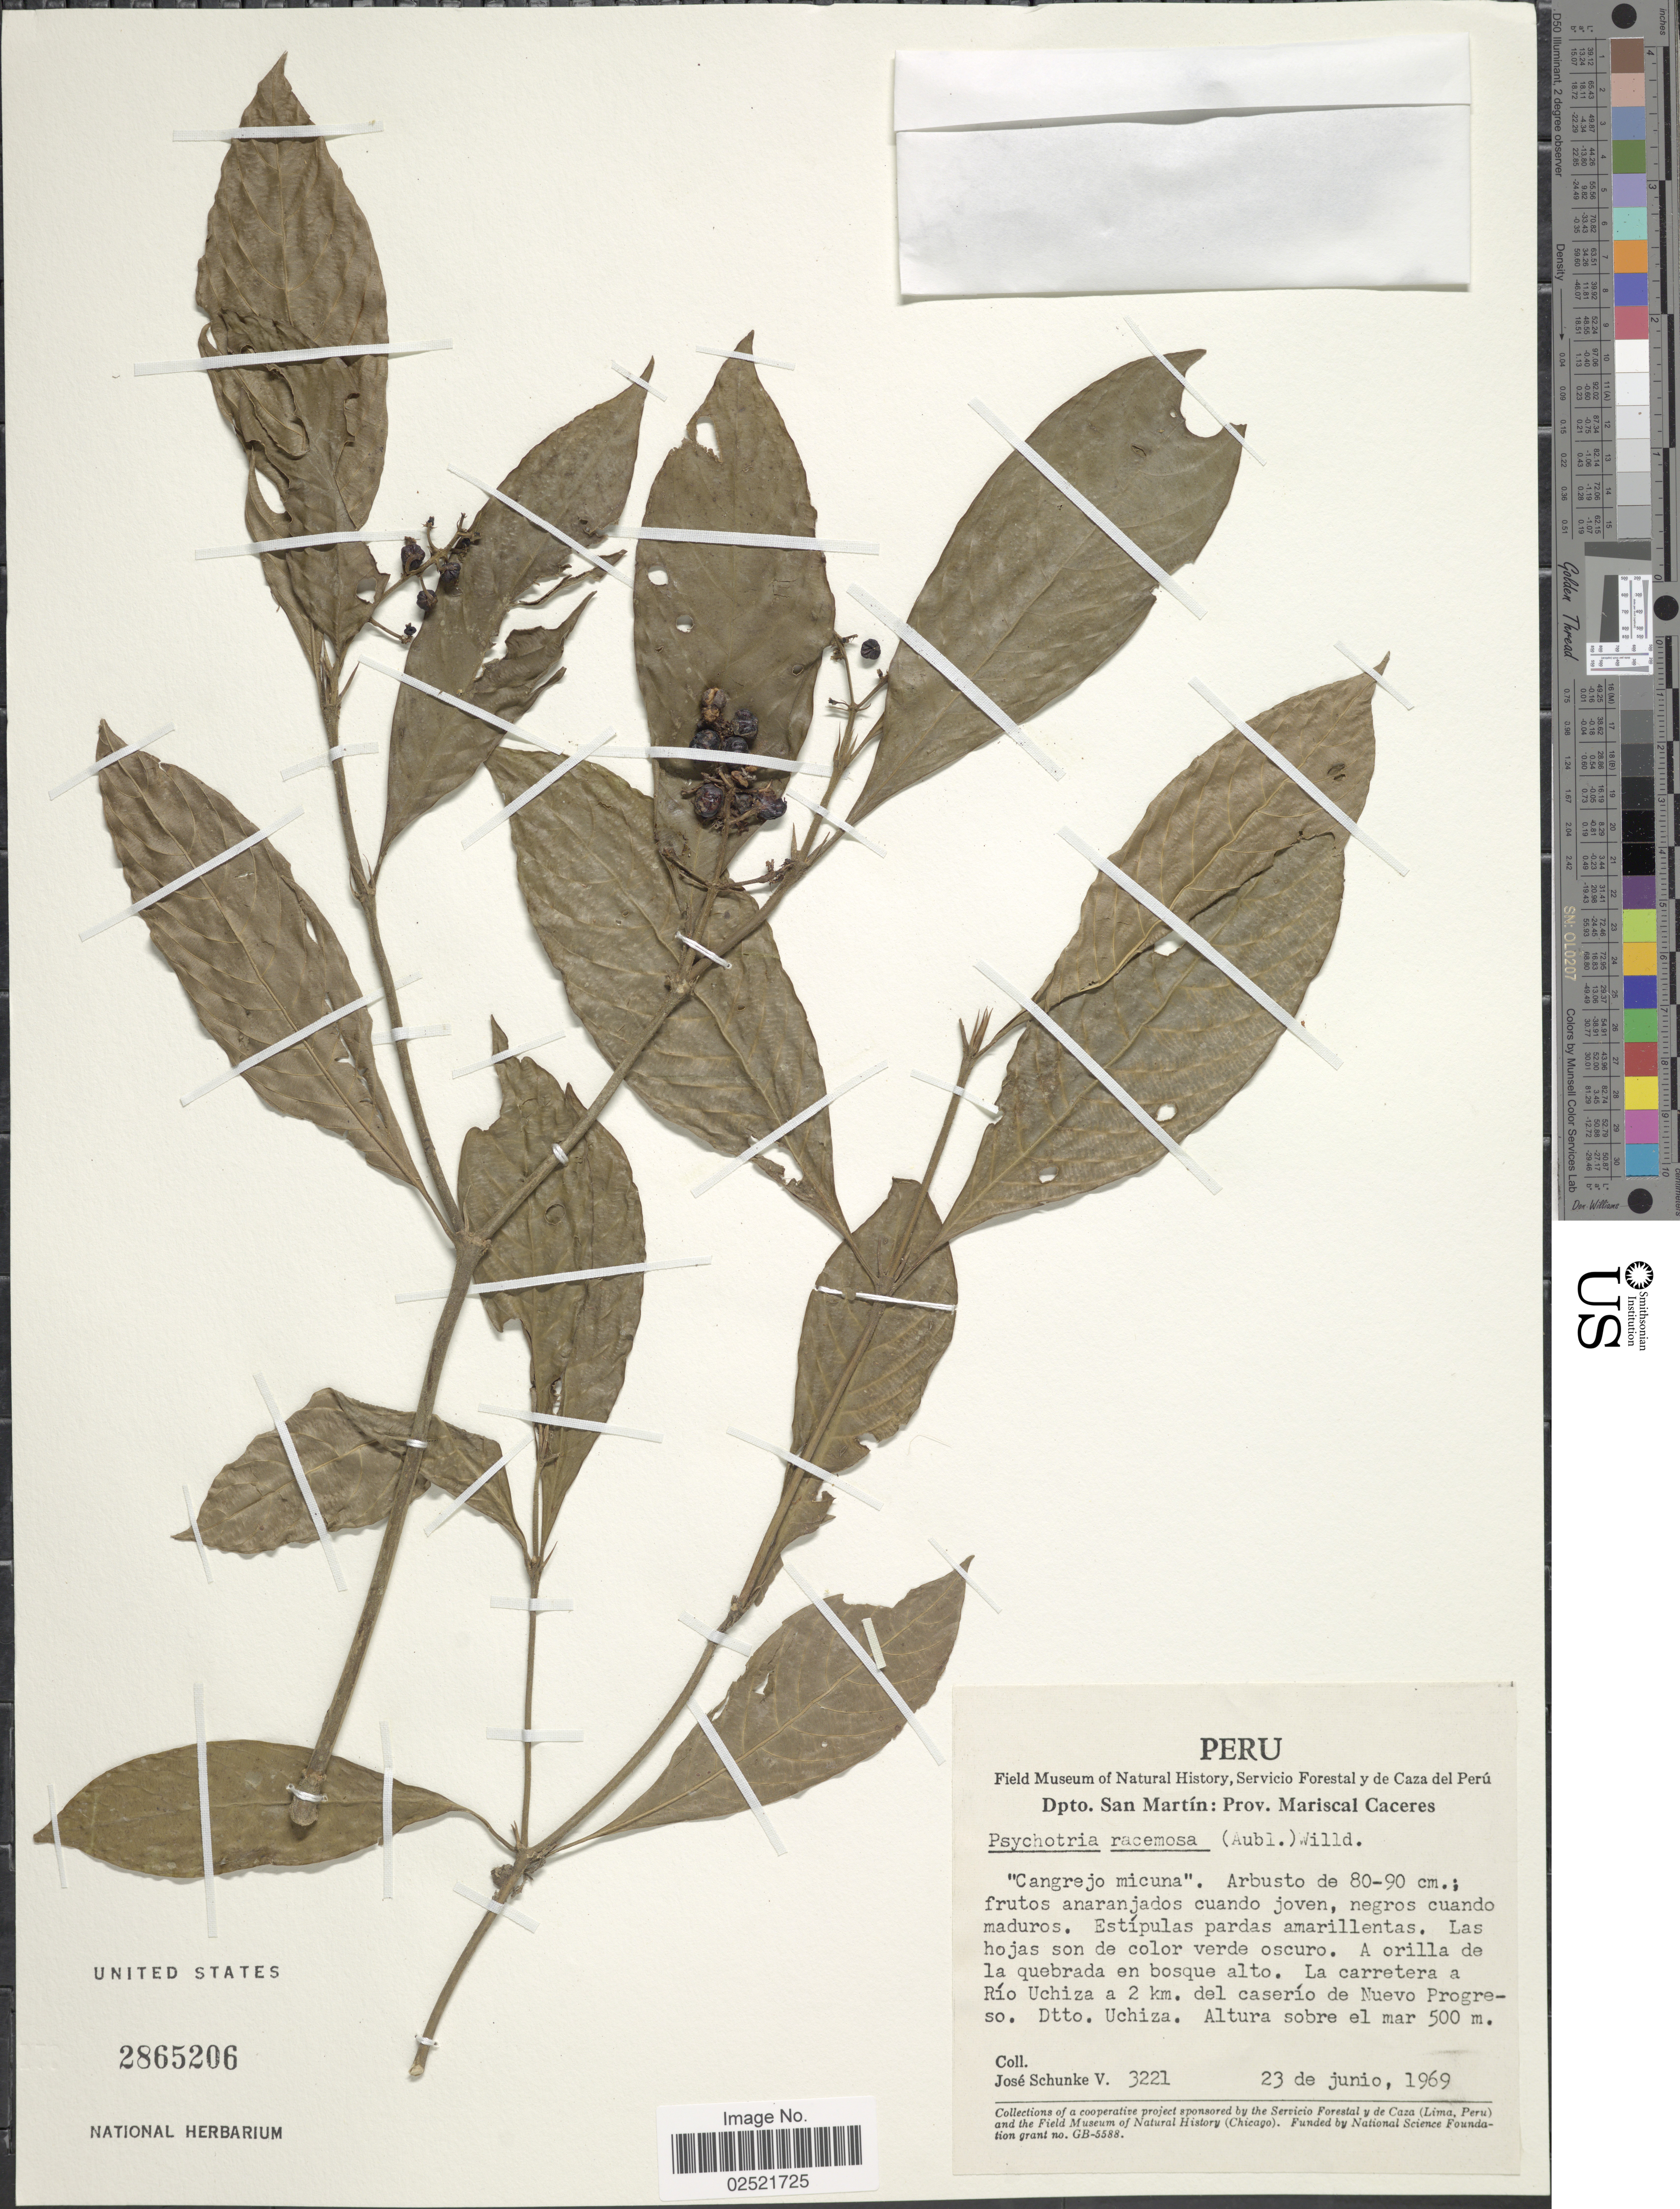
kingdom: Plantae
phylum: Tracheophyta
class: Magnoliopsida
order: Gentianales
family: Rubiaceae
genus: Psychotria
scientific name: Psychotria racemosa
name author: (Aubl.) Raeuschel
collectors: J. Schunke Vigo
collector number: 3221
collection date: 1969-06-23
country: Peru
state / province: San Martín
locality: Prov. Mariscal Caceres, La carretera a Rio Uchiza a 2 km del caserio de Nuevo Progreso, Dtto. Uchiza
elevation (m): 500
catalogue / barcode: US 2865206